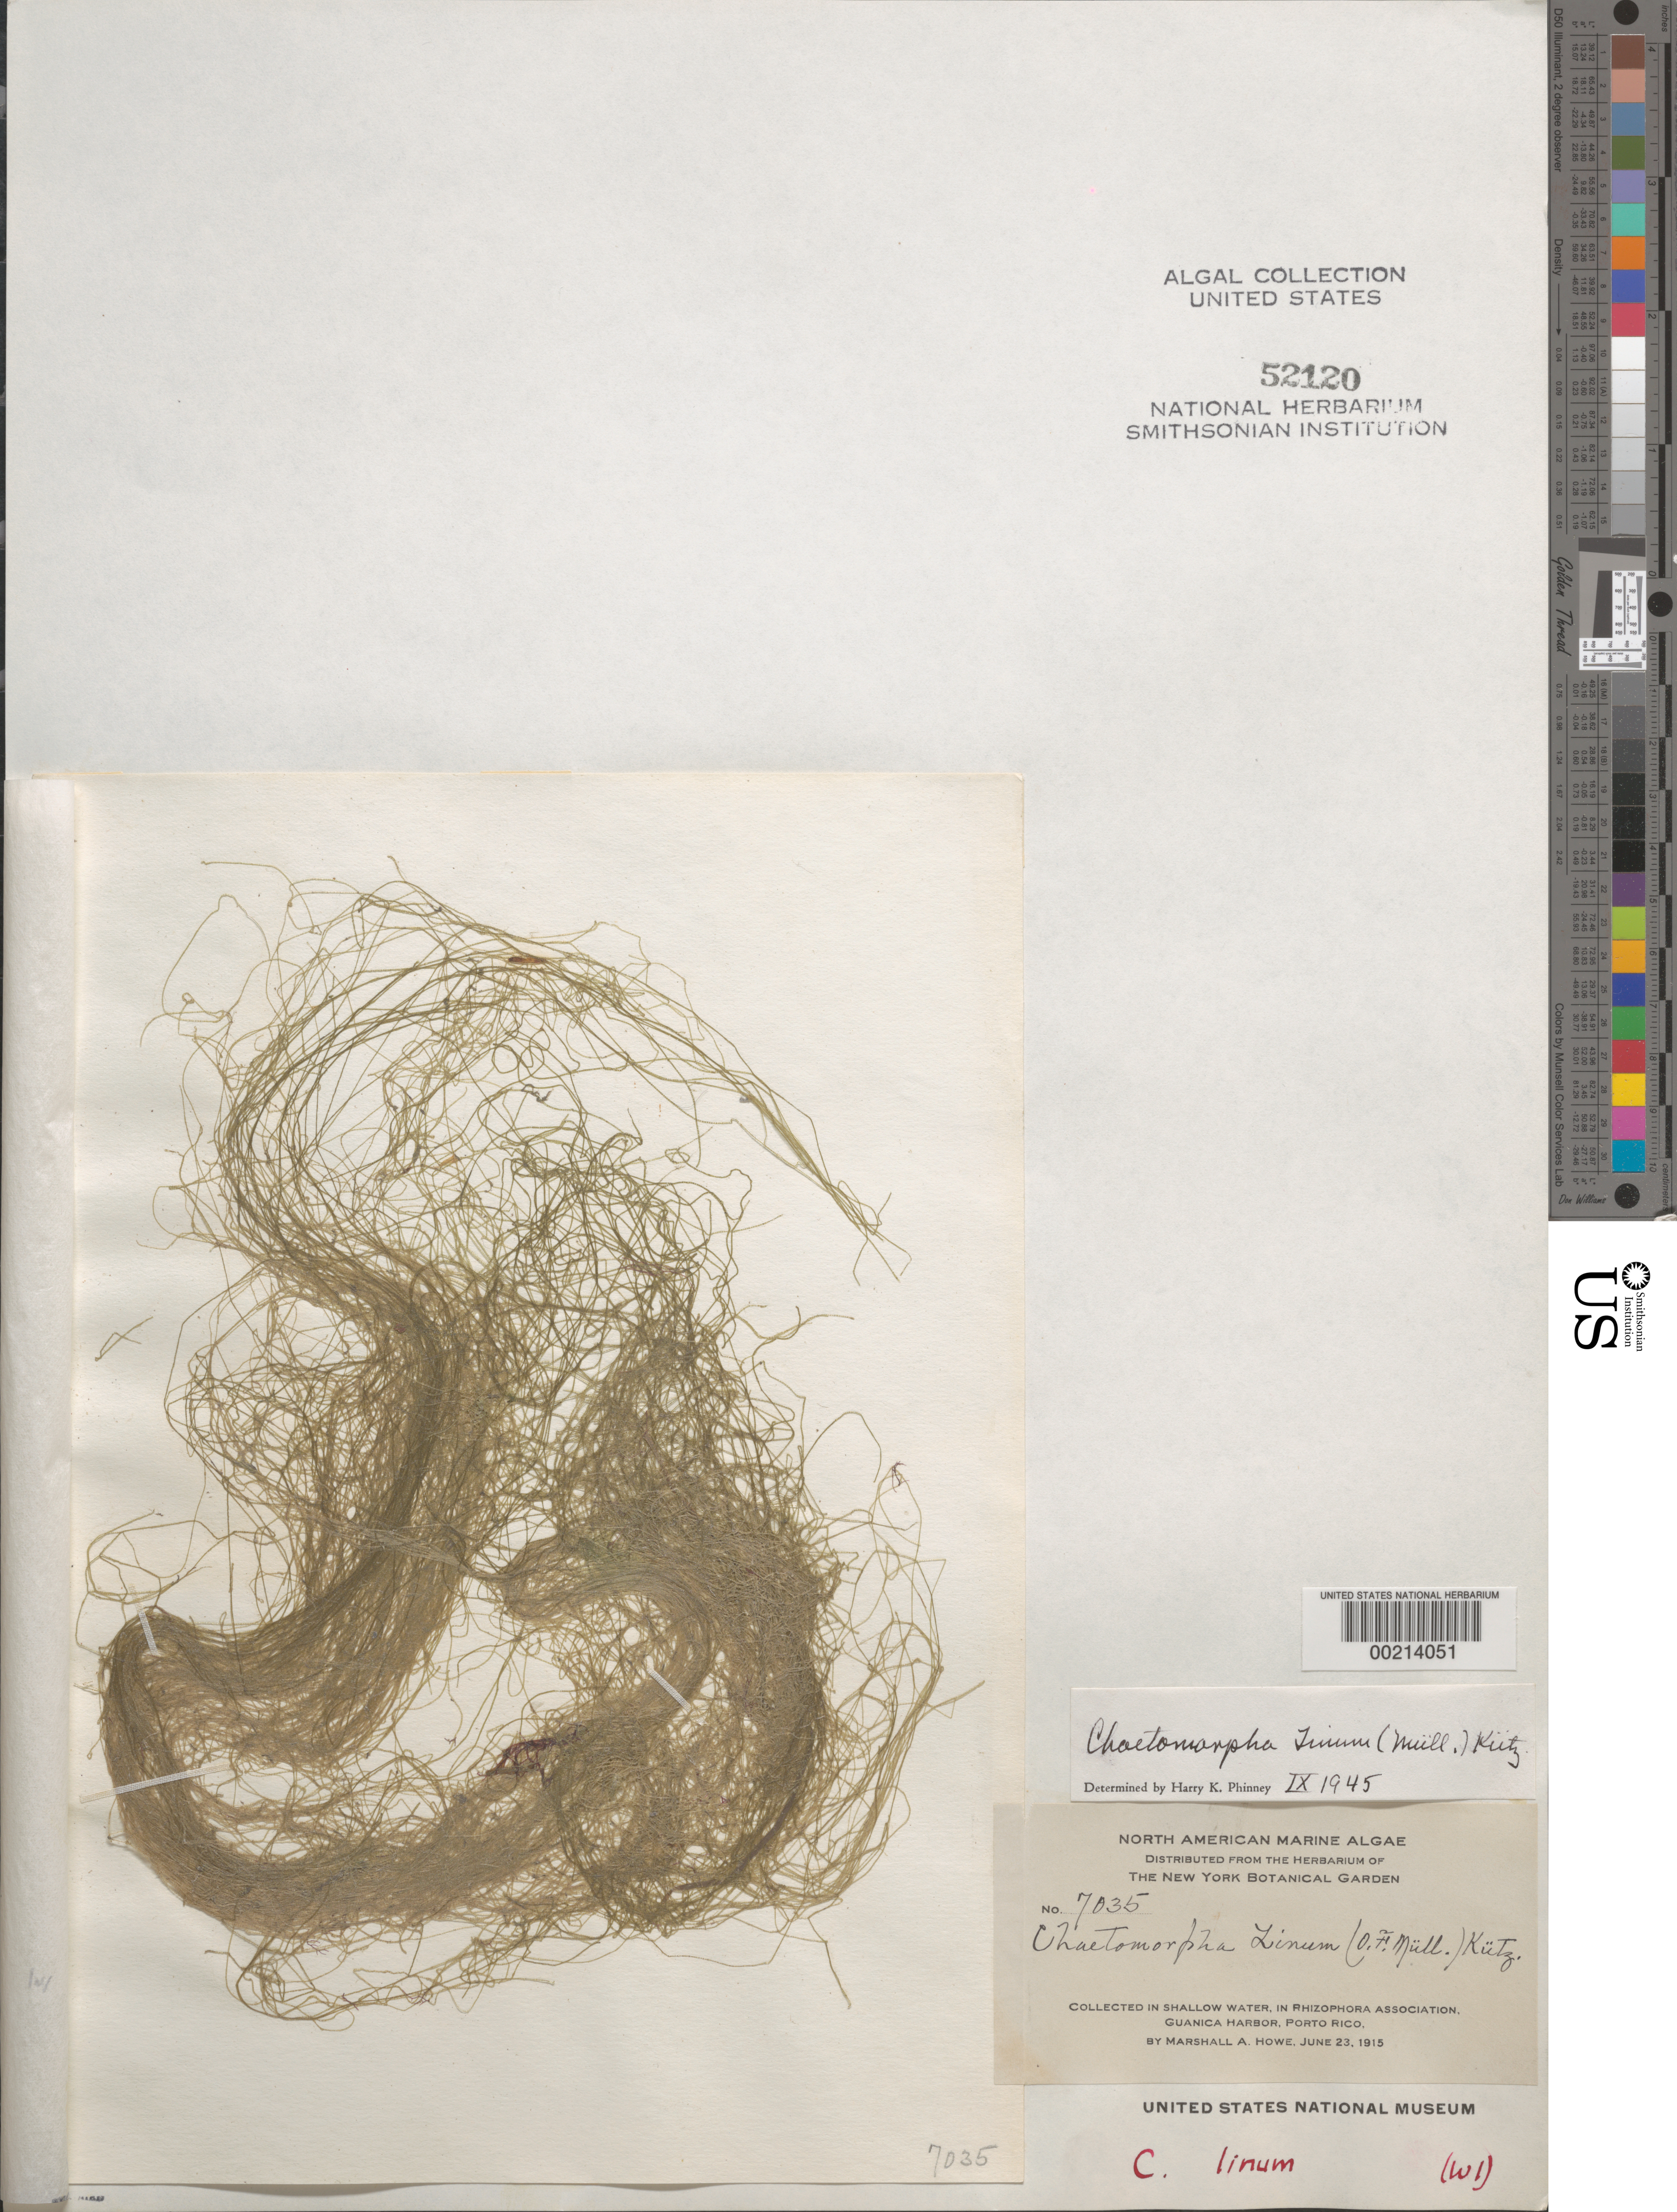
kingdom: Plantae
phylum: Chlorophyta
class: Ulvophyceae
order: Cladophorales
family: Cladophoraceae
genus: Chaetomorpha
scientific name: Chaetomorpha linum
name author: (O.F. Muell.) Kütz.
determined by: Phinney, H. K.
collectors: M. A. Howe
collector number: MAH 7035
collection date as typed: June 23, 1915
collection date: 1915-06-23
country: Puerto Rico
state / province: Guanica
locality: Guanica harbor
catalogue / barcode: US 52120